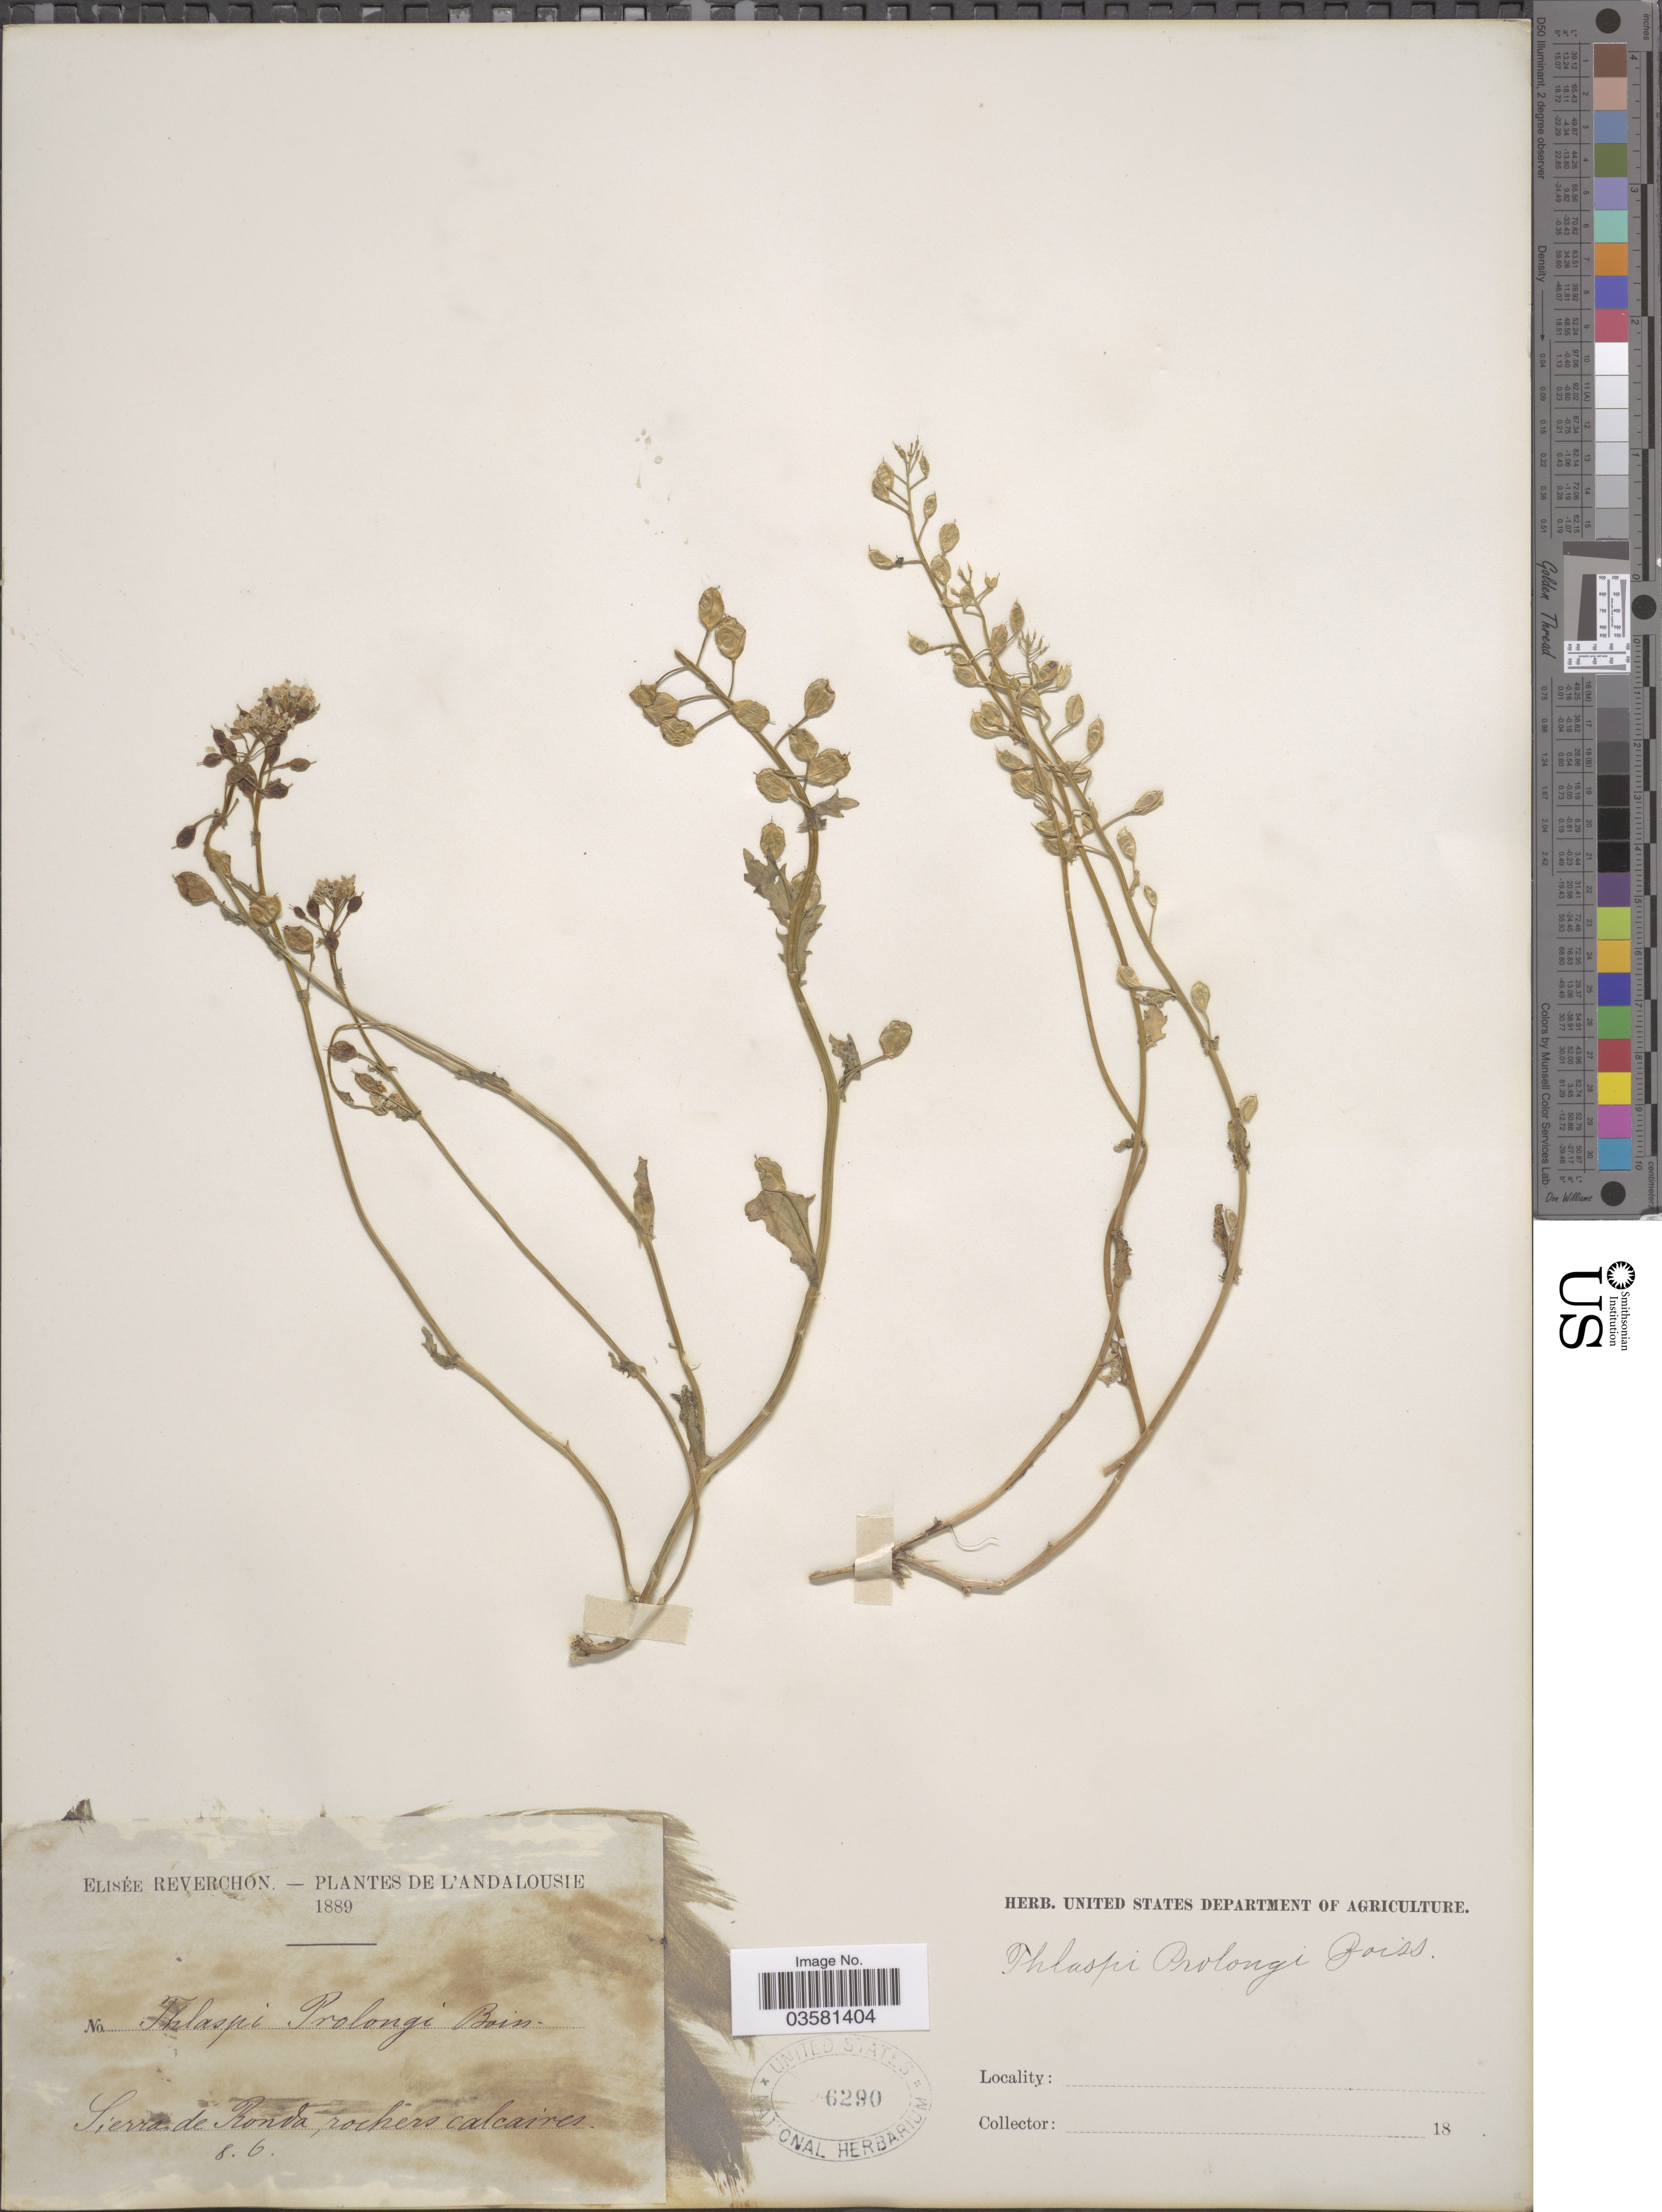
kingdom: Plantae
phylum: Tracheophyta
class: Magnoliopsida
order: Brassicales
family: Brassicaceae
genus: Bivonaea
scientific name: Bivonaea prolongoi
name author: (Boiss.) Prantl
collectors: E. Reverchon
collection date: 1889-06-08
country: Spain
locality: Andalousie. Sierra de Ronda, rochers calcaires.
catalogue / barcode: US 6290